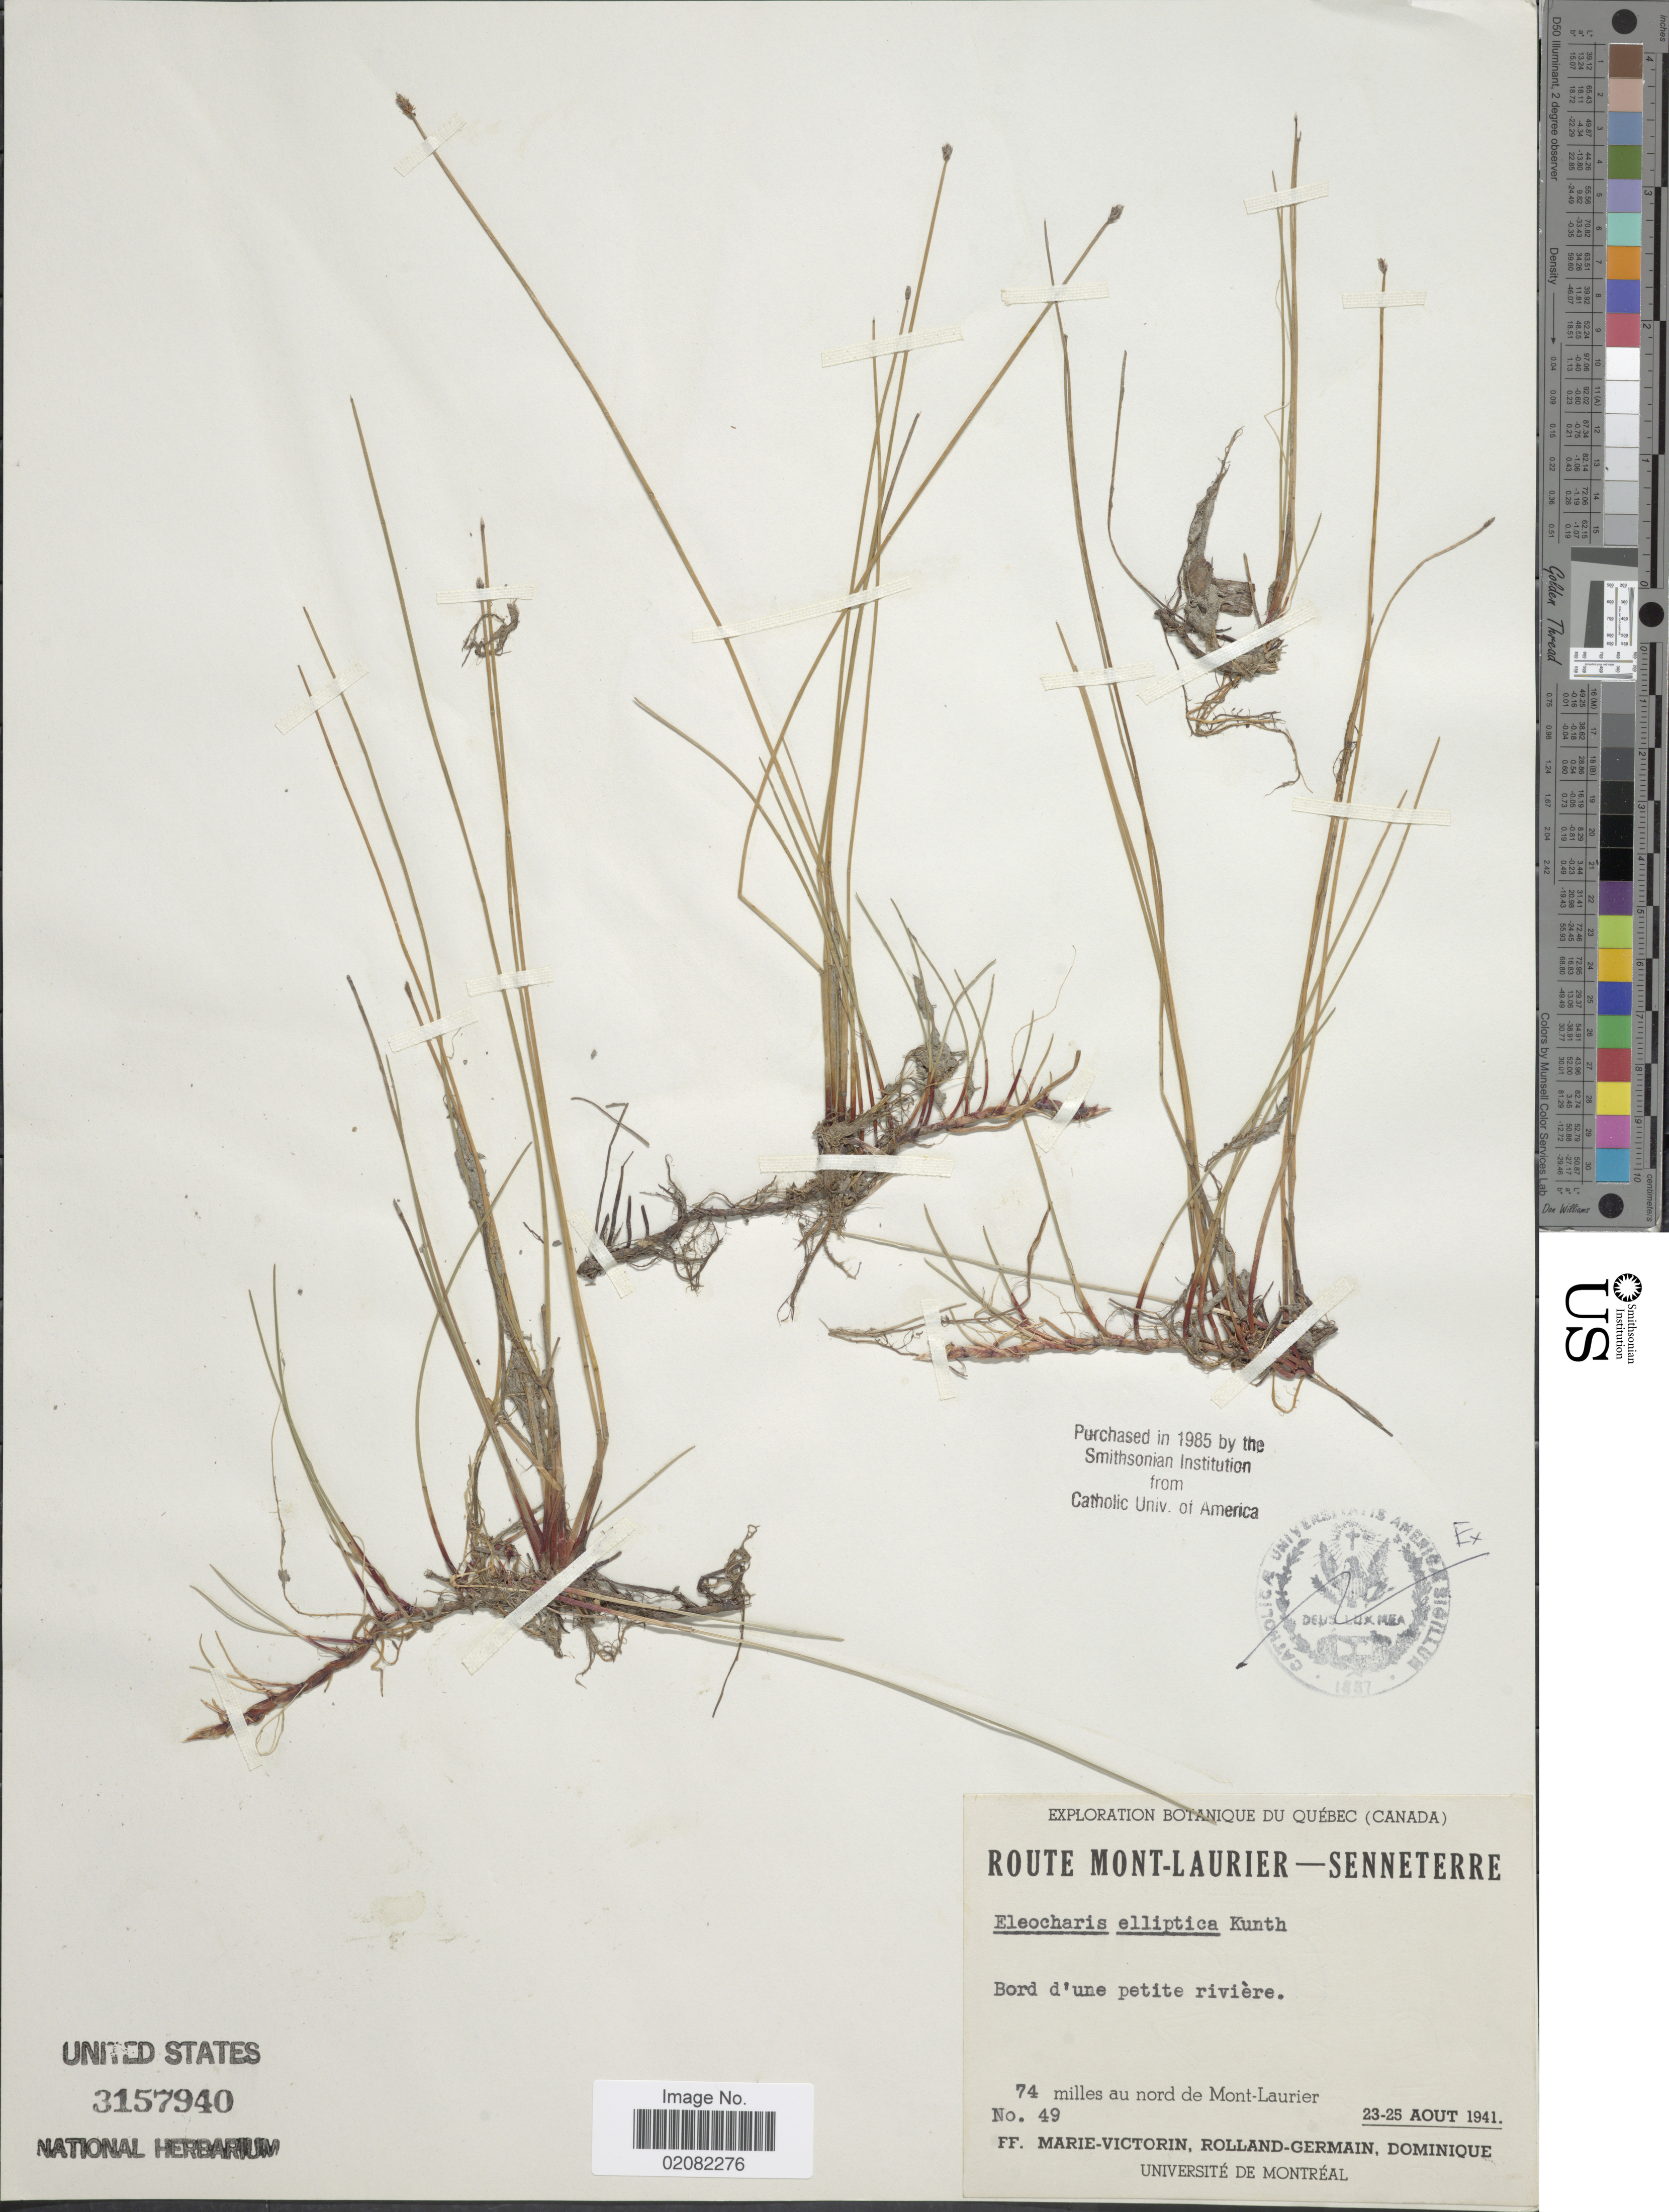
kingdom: Plantae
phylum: Tracheophyta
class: Liliopsida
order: Poales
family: Cyperaceae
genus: Eleocharis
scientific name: Eleocharis elliptica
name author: Kunth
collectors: F. Marie-Victorin, Rolland-Germain & Dominique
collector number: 49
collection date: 1941-08-23/1941-08-25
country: Canada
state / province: Quebec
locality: Mont-Laurier-Senneterre, Bord d'une petite riviere, 74 miles au nord de Mont-Laurier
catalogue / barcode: US 3157940